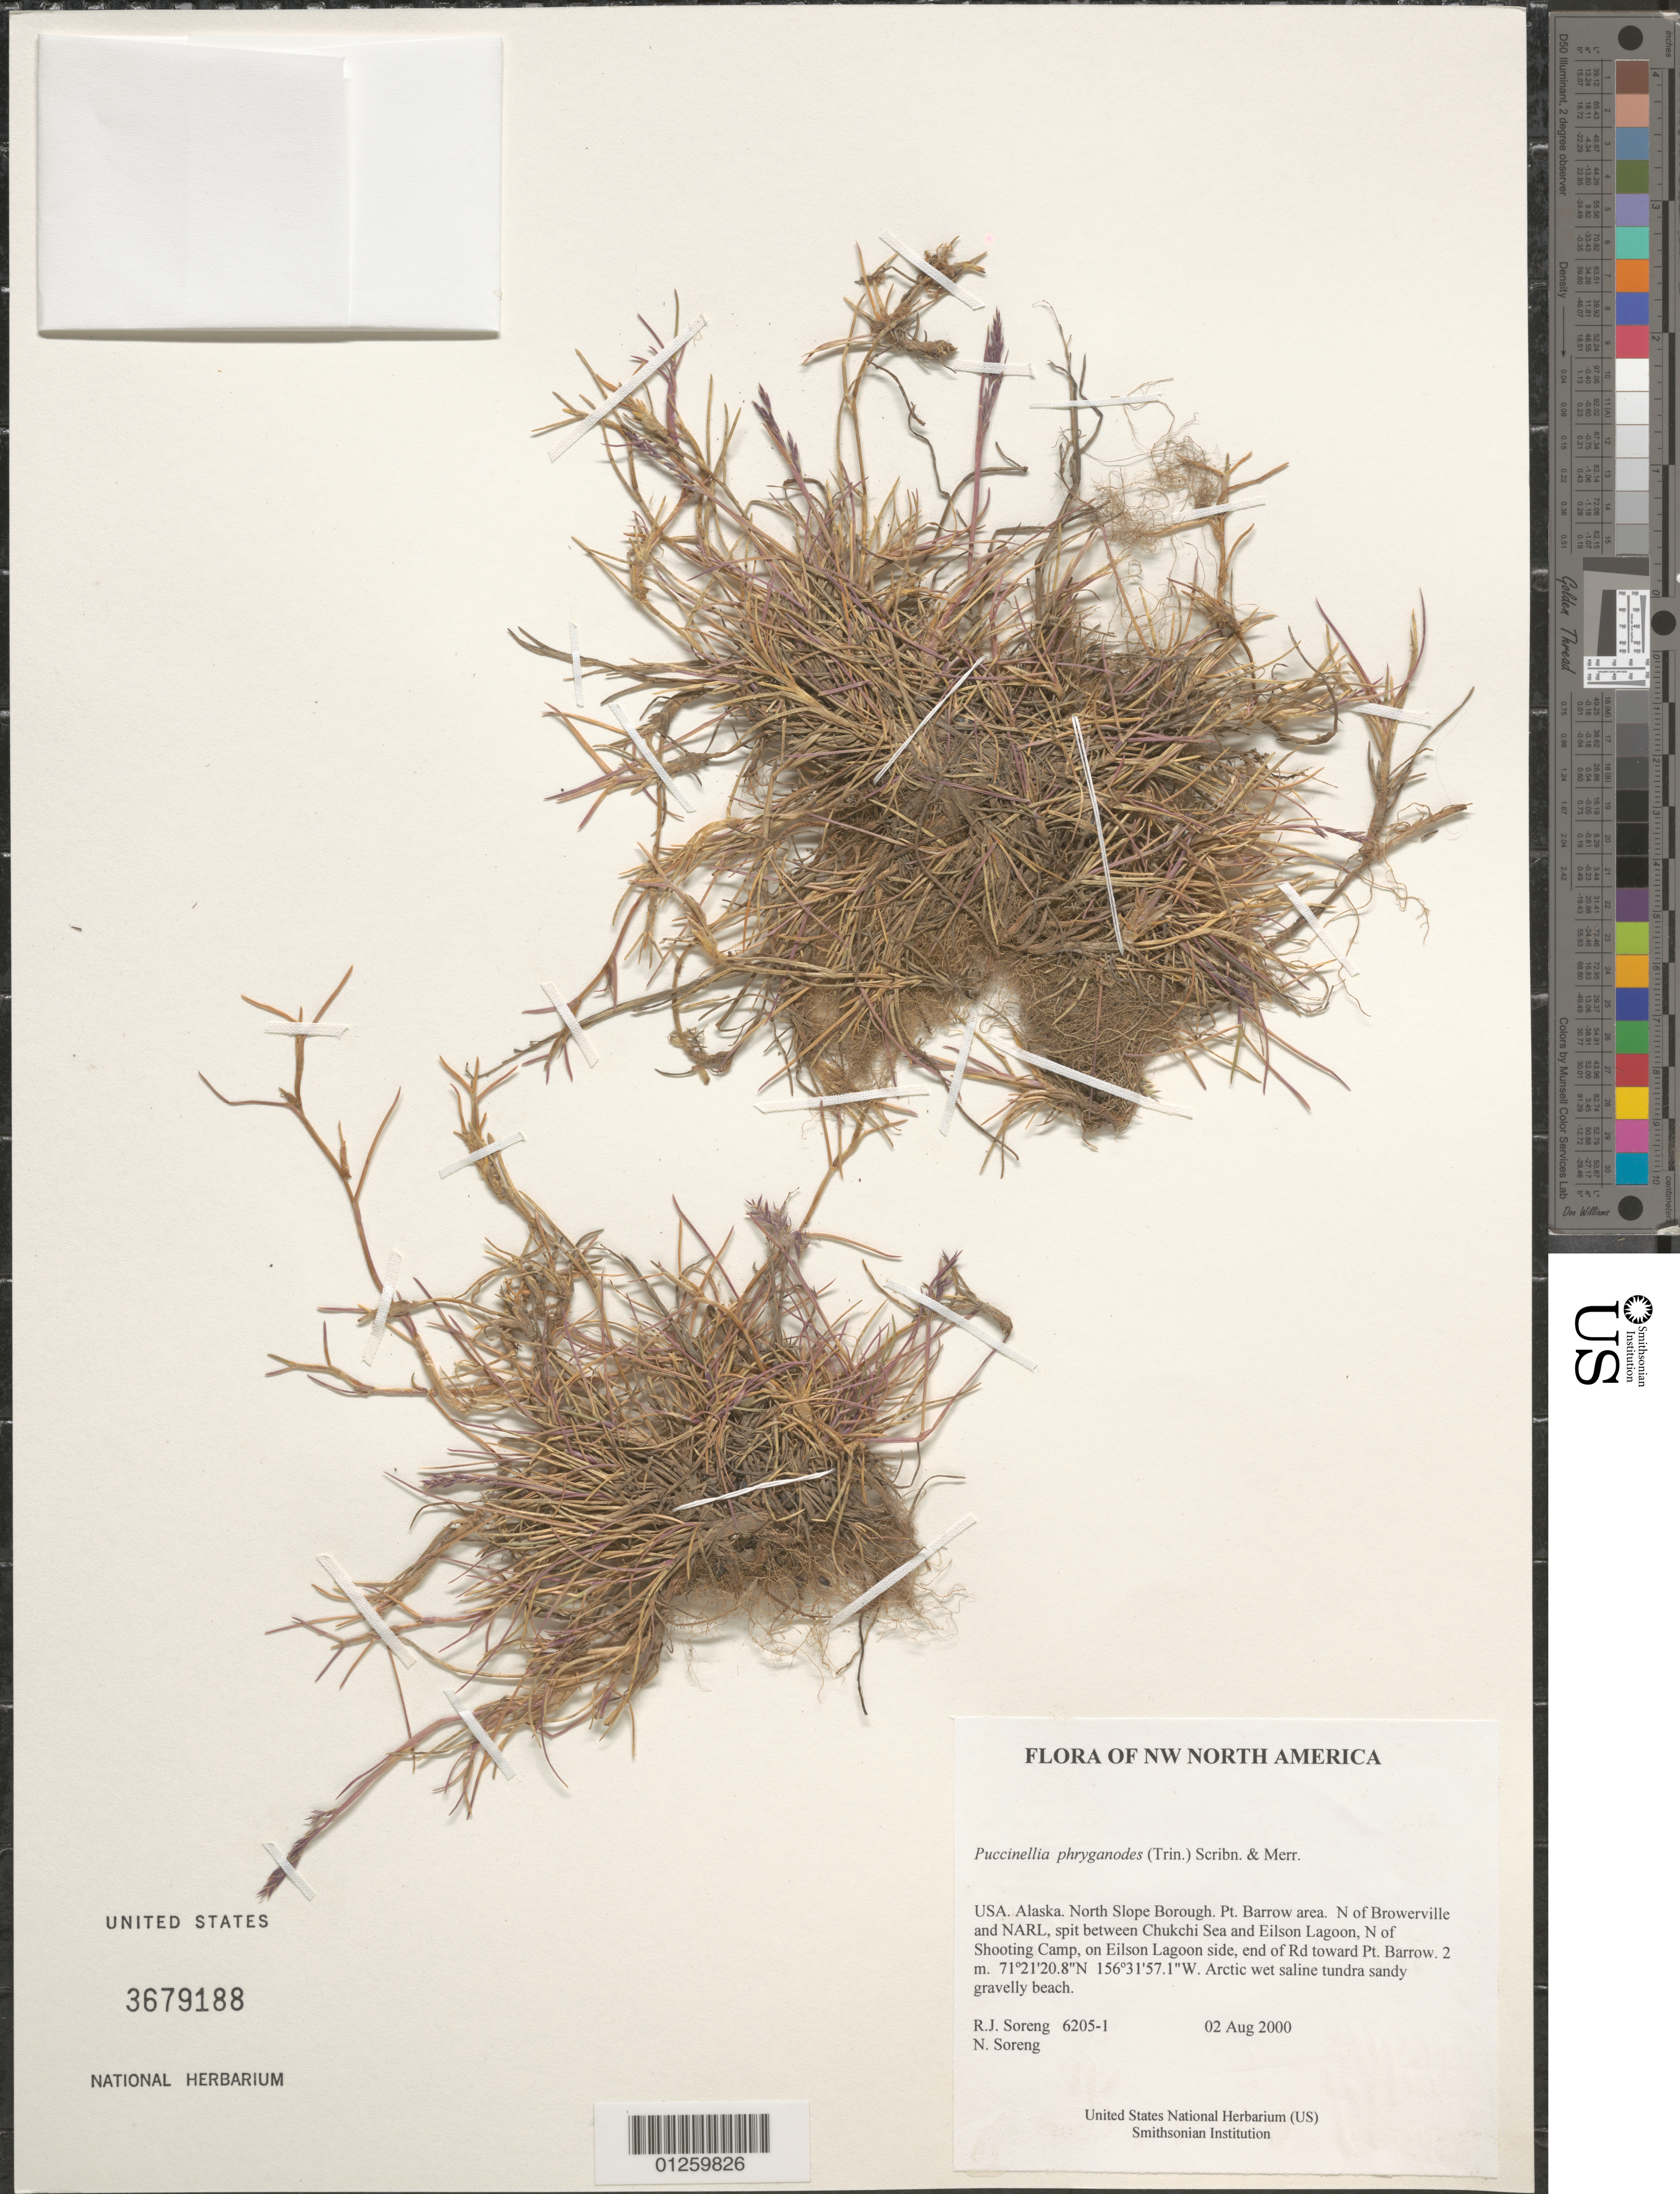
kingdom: Plantae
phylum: Tracheophyta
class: Liliopsida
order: Poales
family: Poaceae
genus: Puccinellia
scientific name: Puccinellia phryganodes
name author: (Trin.) Scribn. & Merr.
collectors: R. J. Soreng & N. L. Soreng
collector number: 6205-1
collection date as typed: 02 Aug 2000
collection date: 2000-08-02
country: United States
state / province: Alaska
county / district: North Slope Borough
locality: Pt. Barrow area. N of Browerville and NARL, spit between Chukchi Sea and Eilson Lagoon, N of Shooting Camp, on Eilson Lagoon side, end of Rd toward Pt. Barrow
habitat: Arctic wet saline tundra sandy gravelly beach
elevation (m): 2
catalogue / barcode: US 3679188